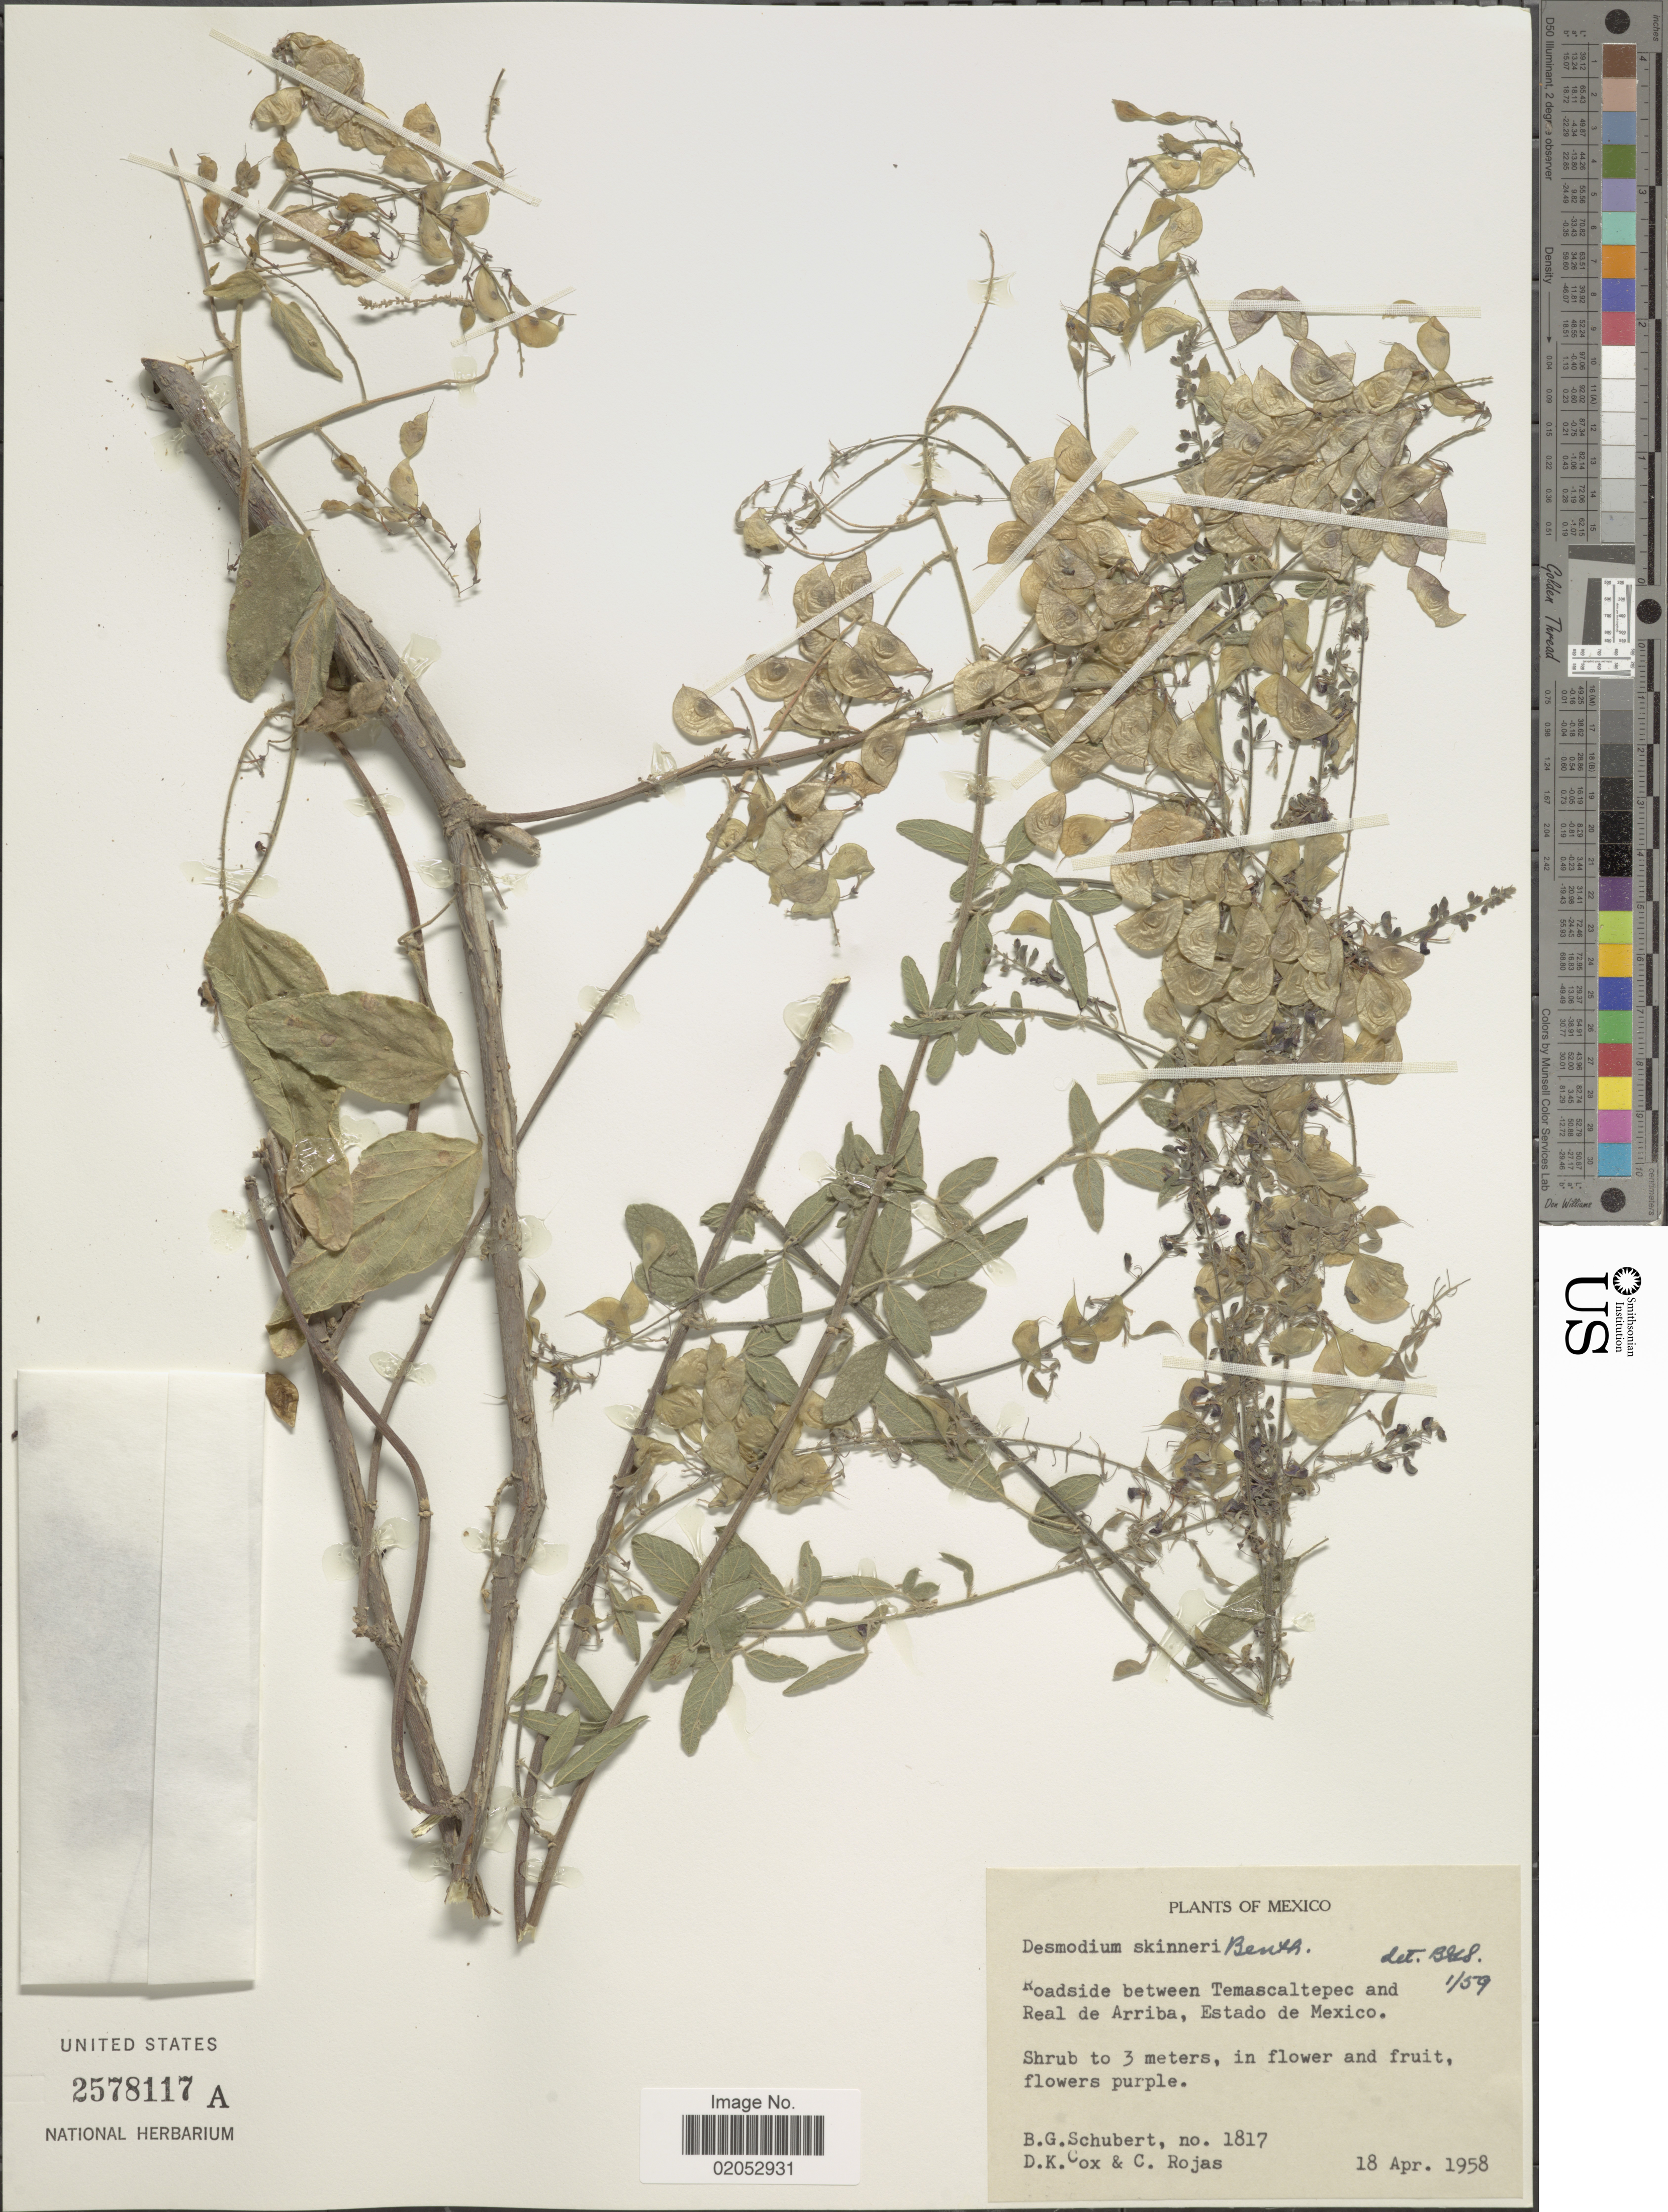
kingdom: Plantae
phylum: Tracheophyta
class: Magnoliopsida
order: Fabales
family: Fabaceae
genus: Desmodium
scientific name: Desmodium skinneri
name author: Benth. ex Hemsl.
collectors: B. Schubert, D. Cox & C. Rojas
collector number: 1817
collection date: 1958-04-18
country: Mexico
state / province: México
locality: Roadside between Temascaltepec and Real de Arriba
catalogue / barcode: US 2578117A